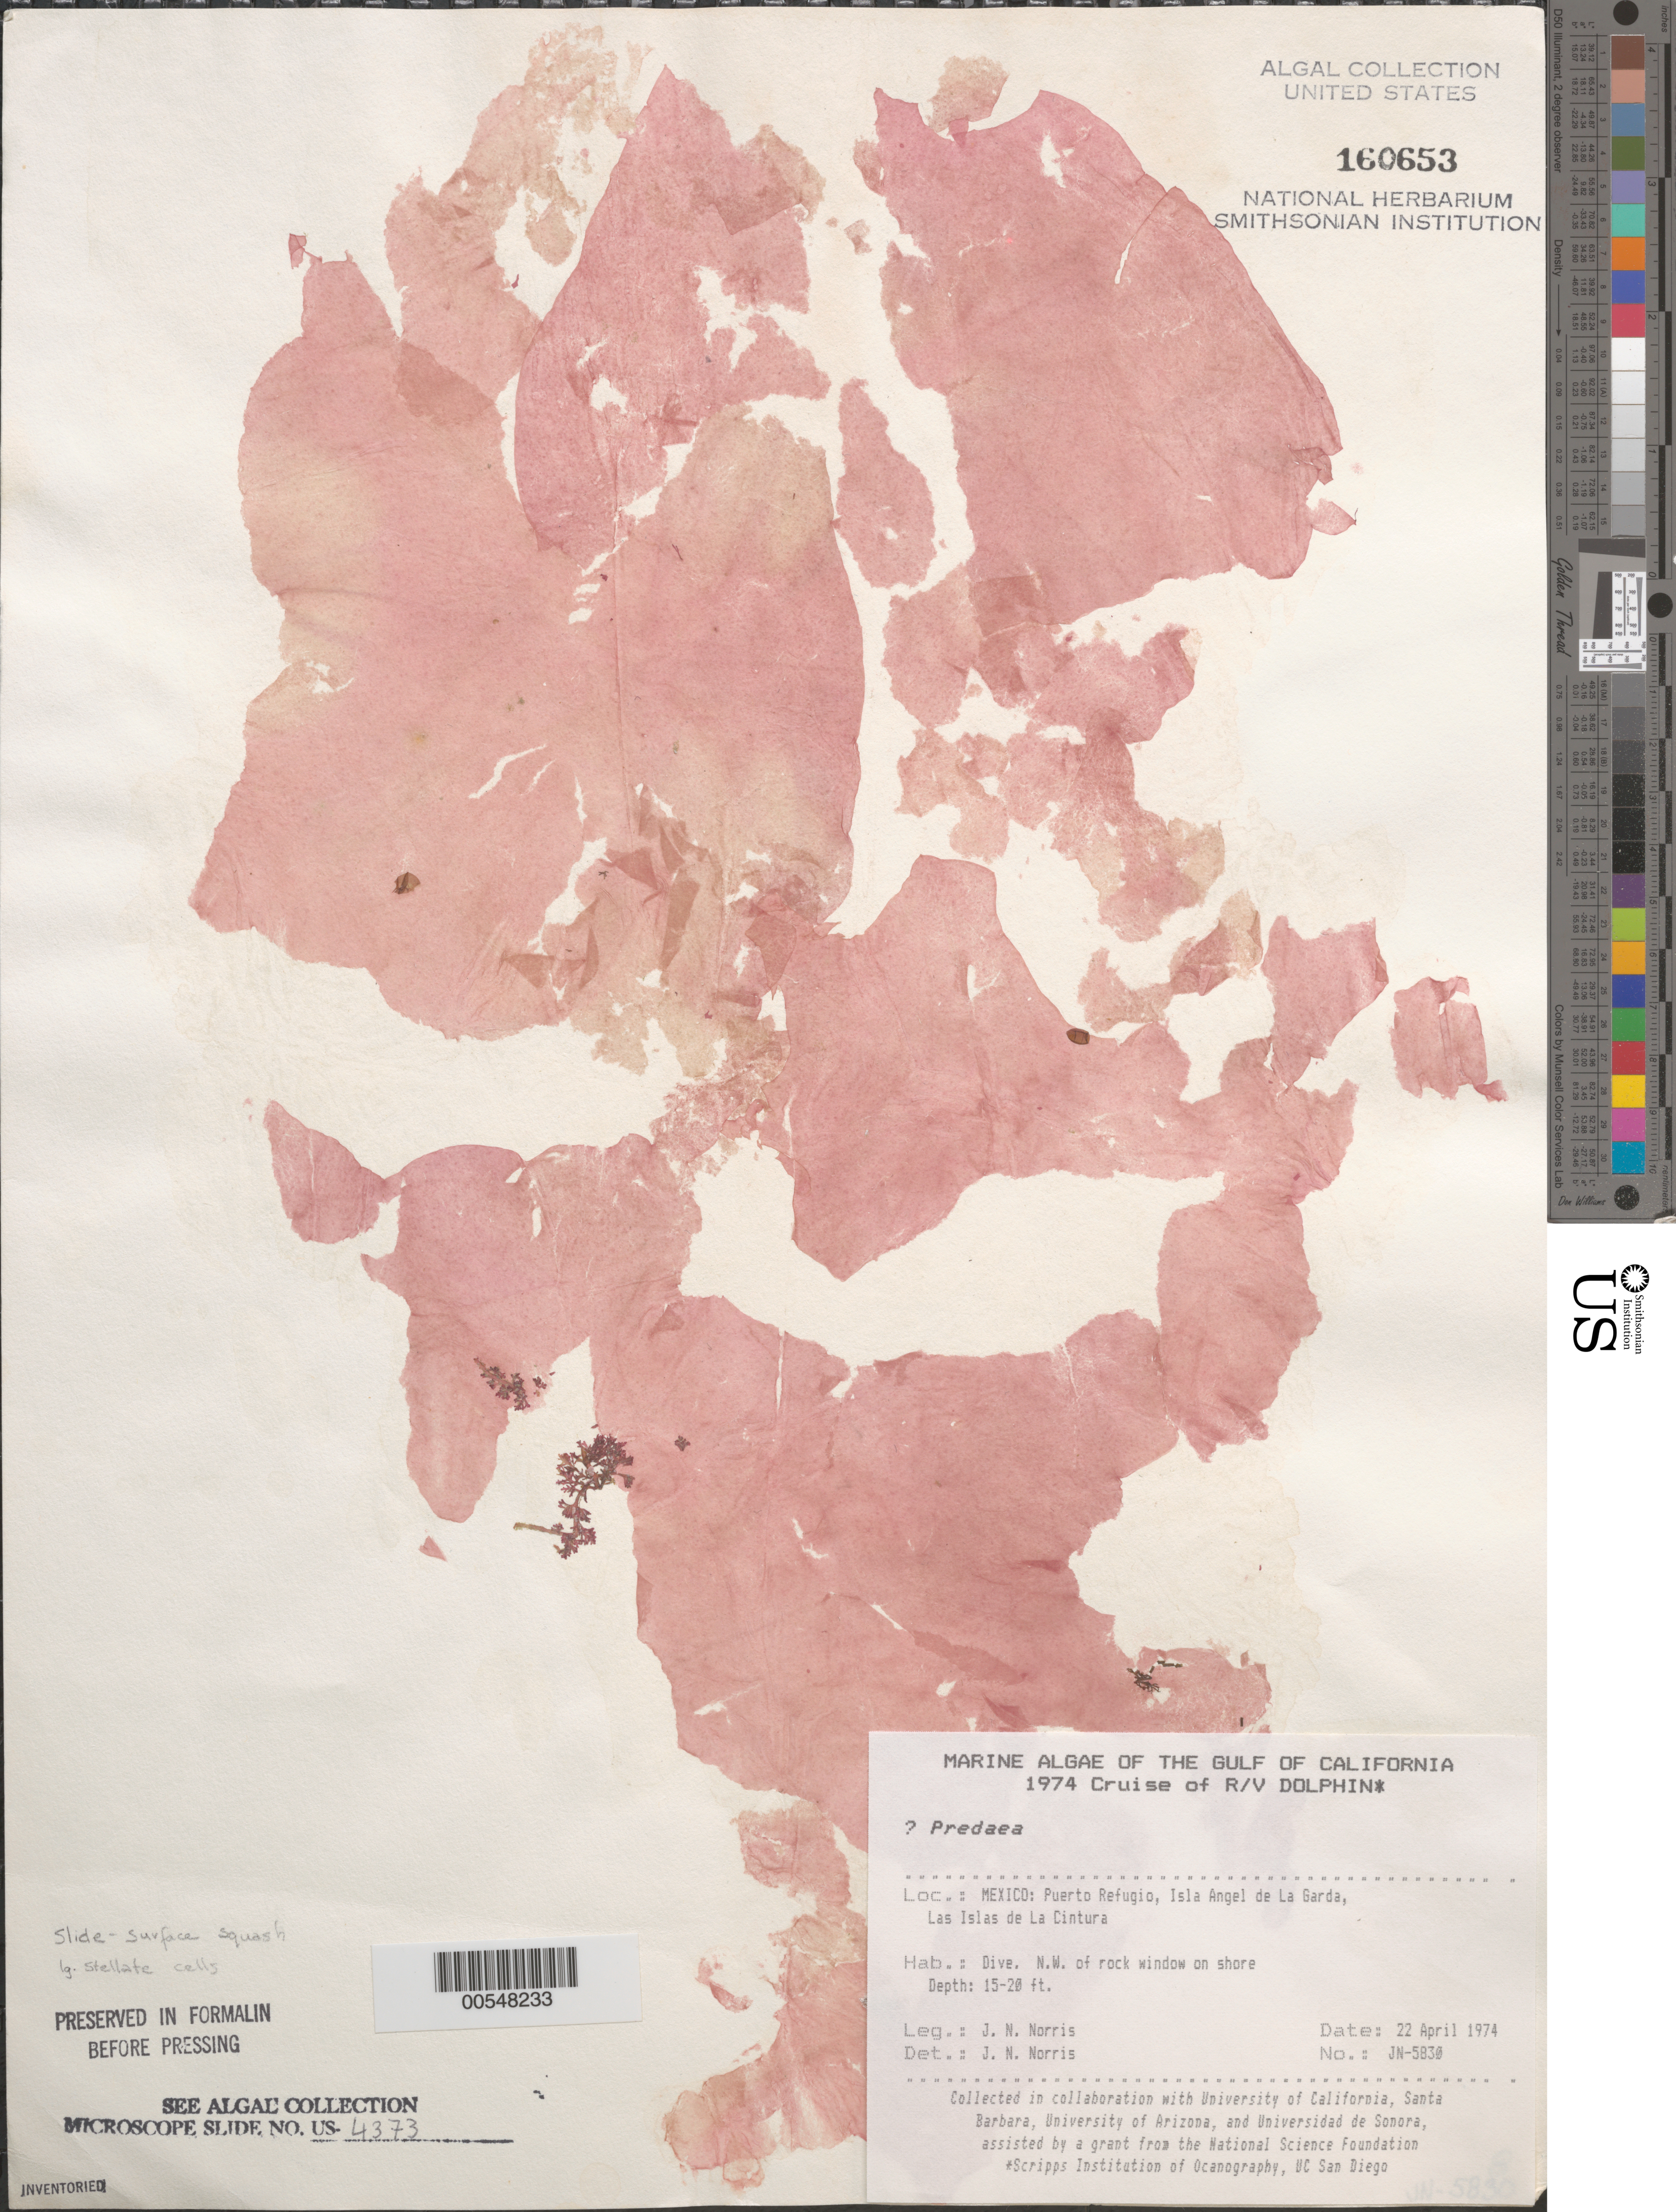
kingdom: Plantae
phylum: Rhodophyta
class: Florideophyceae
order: Nemastomatales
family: Nemastomataceae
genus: Predaea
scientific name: Predaea sp.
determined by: Norris, James N.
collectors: J. N. Norris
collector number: JN-5830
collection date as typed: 22 Apr 1974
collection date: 1974-04-22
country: Mexico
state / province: Baja California Norte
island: Isla Angel de la Guarda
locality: Puerto Refugio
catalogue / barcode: US 160653